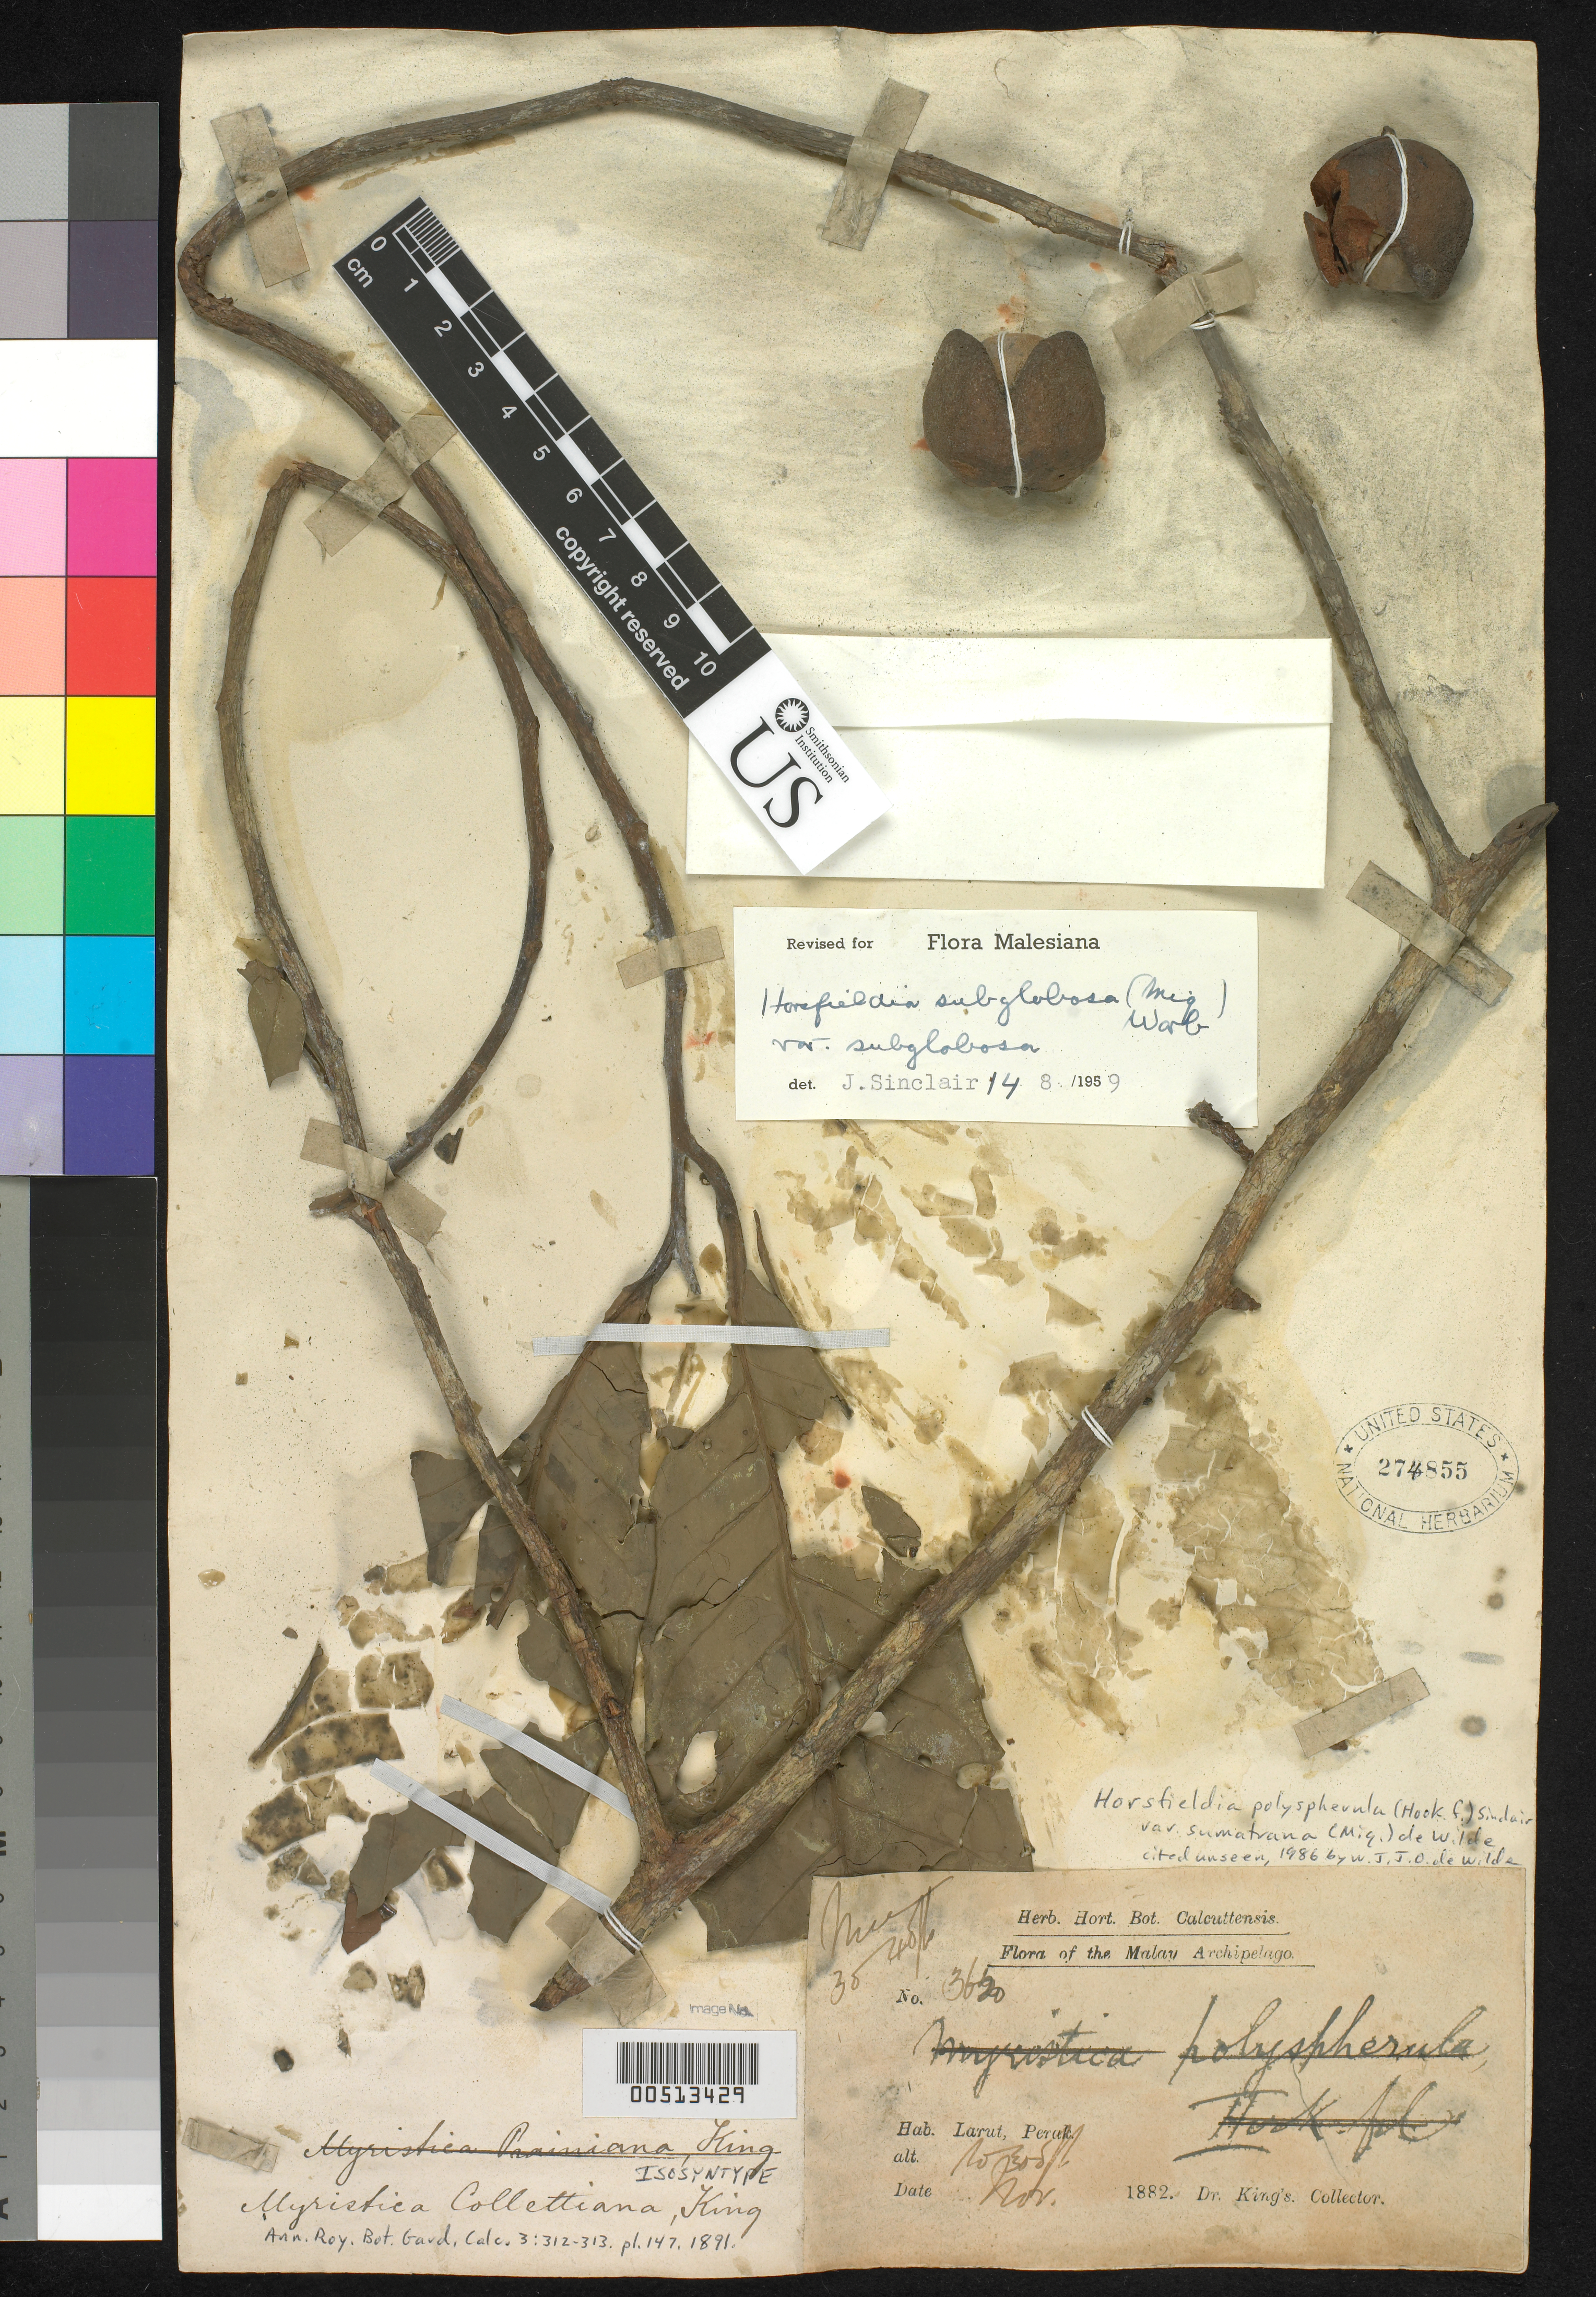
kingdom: Plantae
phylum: Tracheophyta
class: Magnoliopsida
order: Magnoliales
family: Myristicaceae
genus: Myristica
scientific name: Myristica collettiana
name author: King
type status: Isosyntype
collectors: Dr. King's collector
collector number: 3620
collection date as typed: Nov 1882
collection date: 1882-11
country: Malaysia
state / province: Perak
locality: Larut. [Malay Peninsula]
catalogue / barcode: US 274855